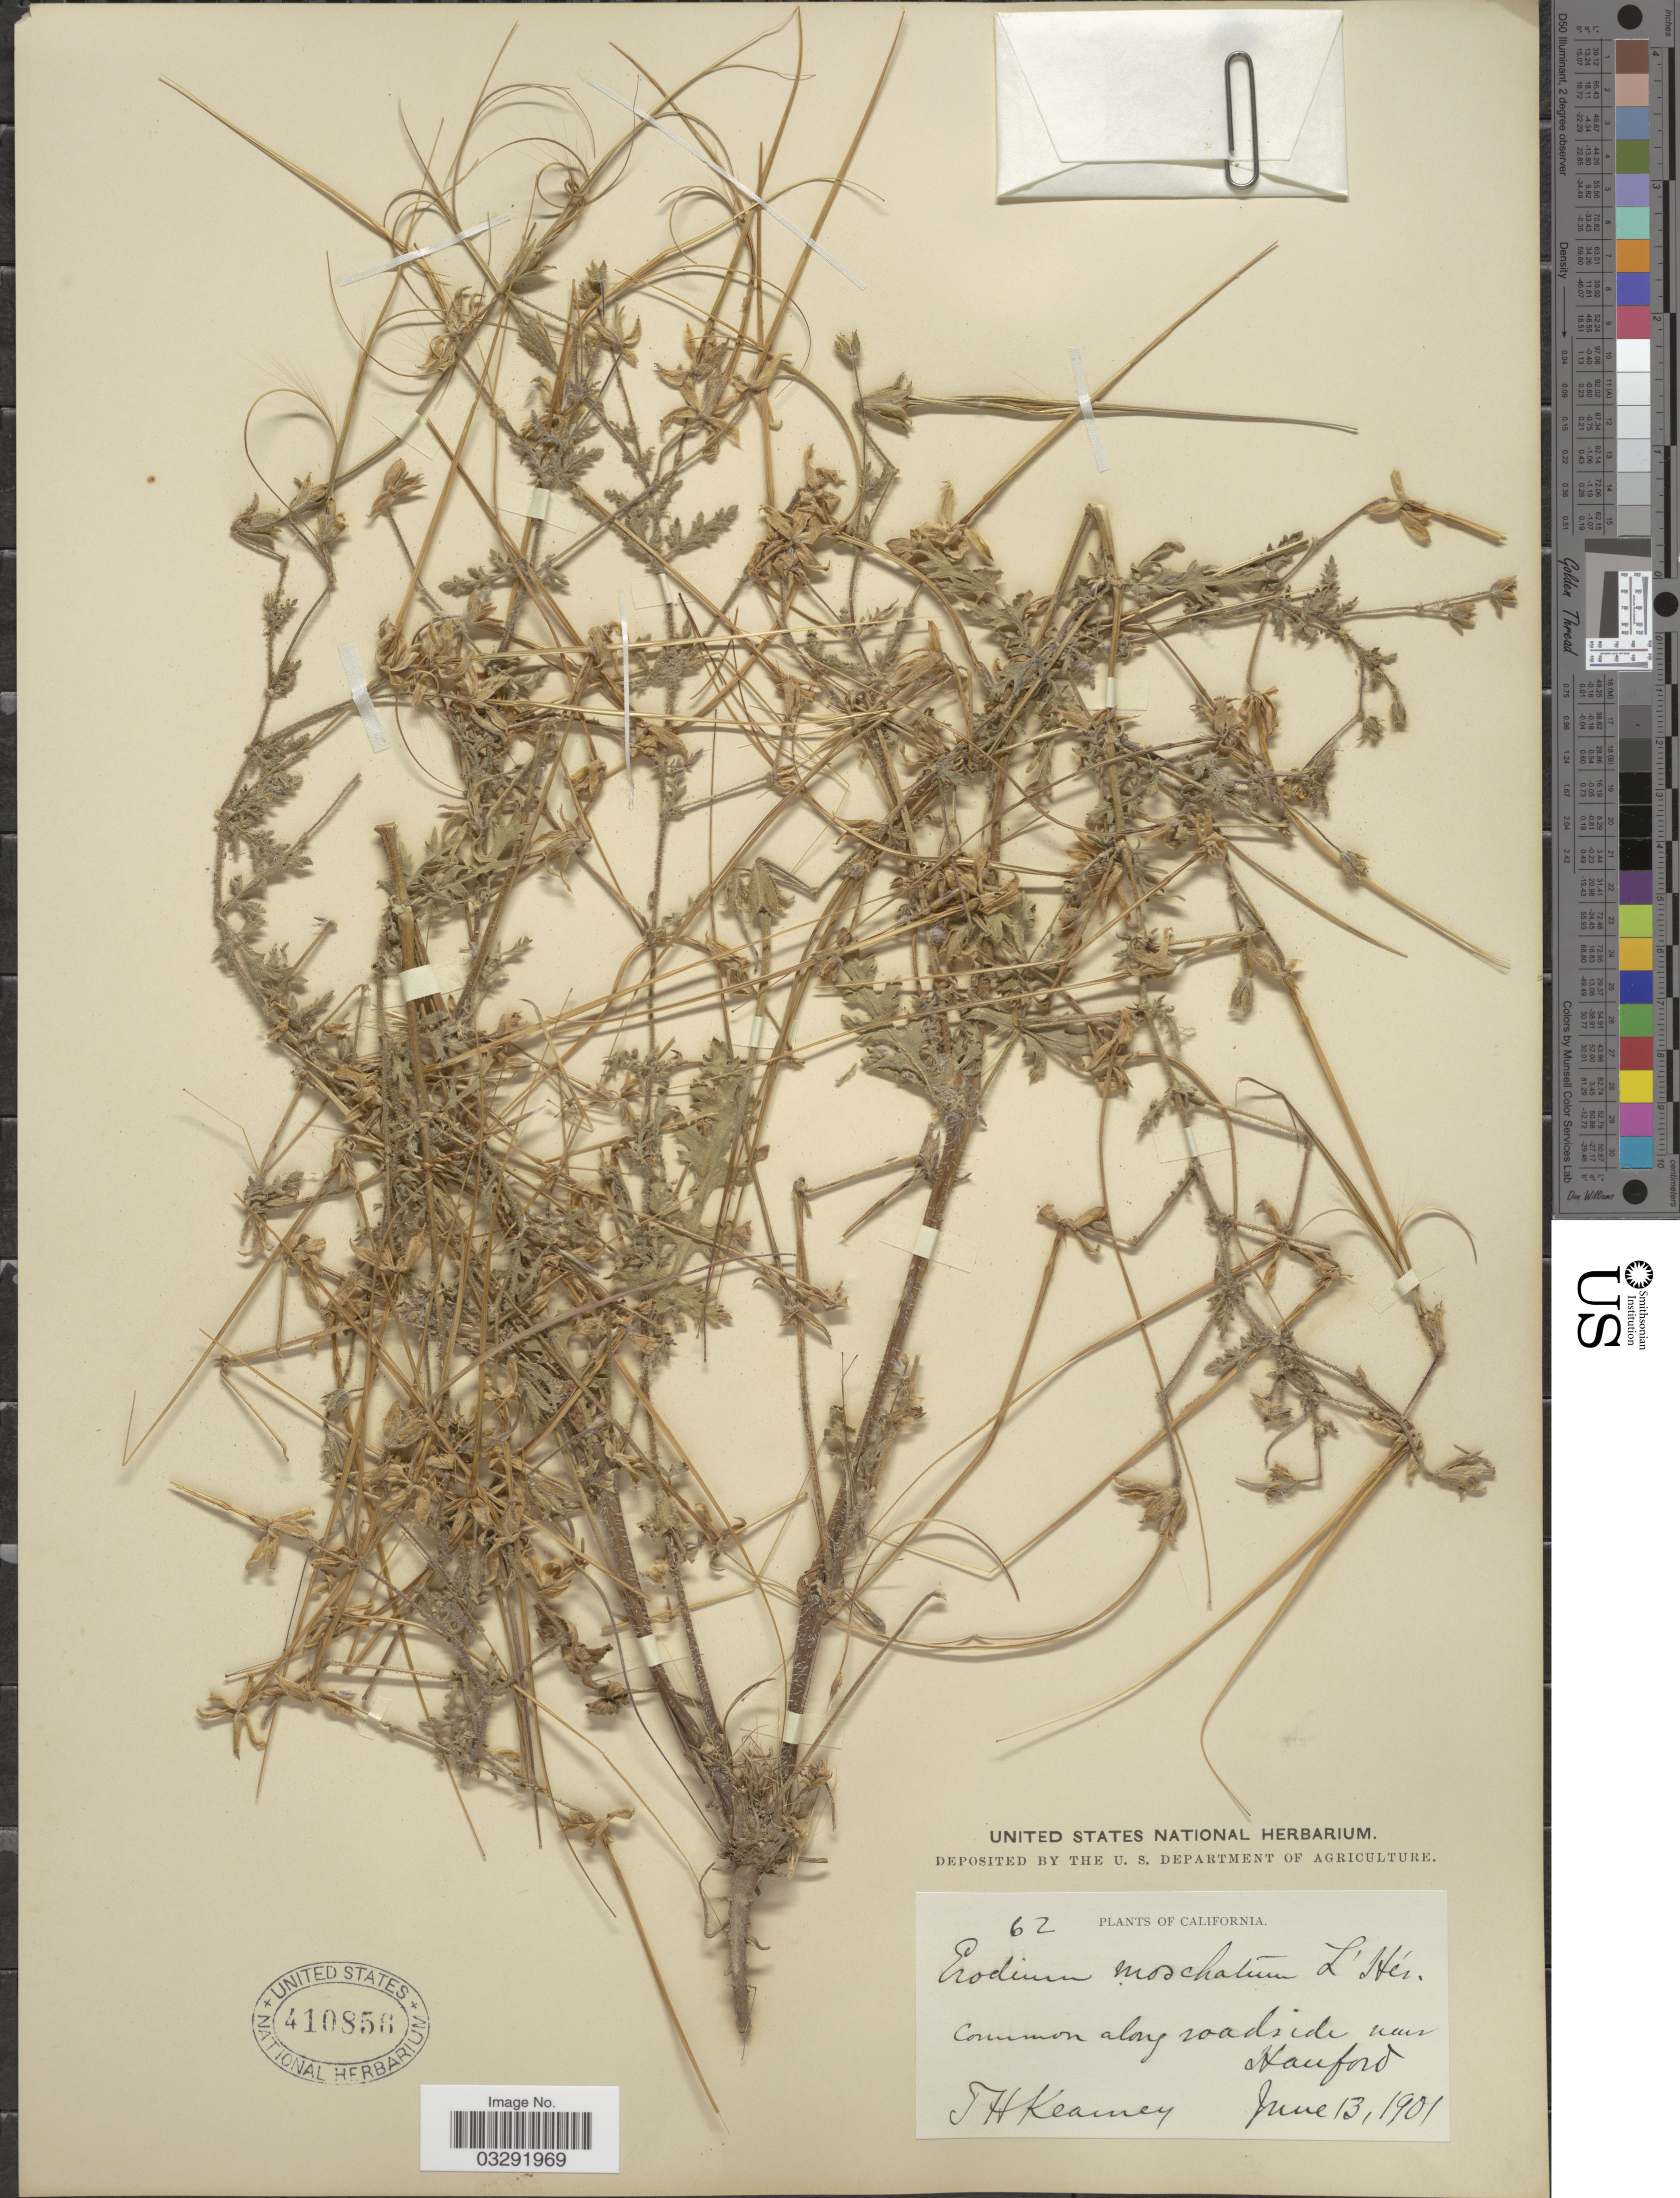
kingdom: Plantae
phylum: Tracheophyta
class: Magnoliopsida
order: Geraniales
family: Geraniaceae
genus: Erodium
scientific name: Erodium moschatum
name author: (L.) L'Hér. ex Aiton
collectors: T. H. Kearney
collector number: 62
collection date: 1901-06-13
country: United States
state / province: California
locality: Common along roadside near Hanford.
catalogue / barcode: US 410856